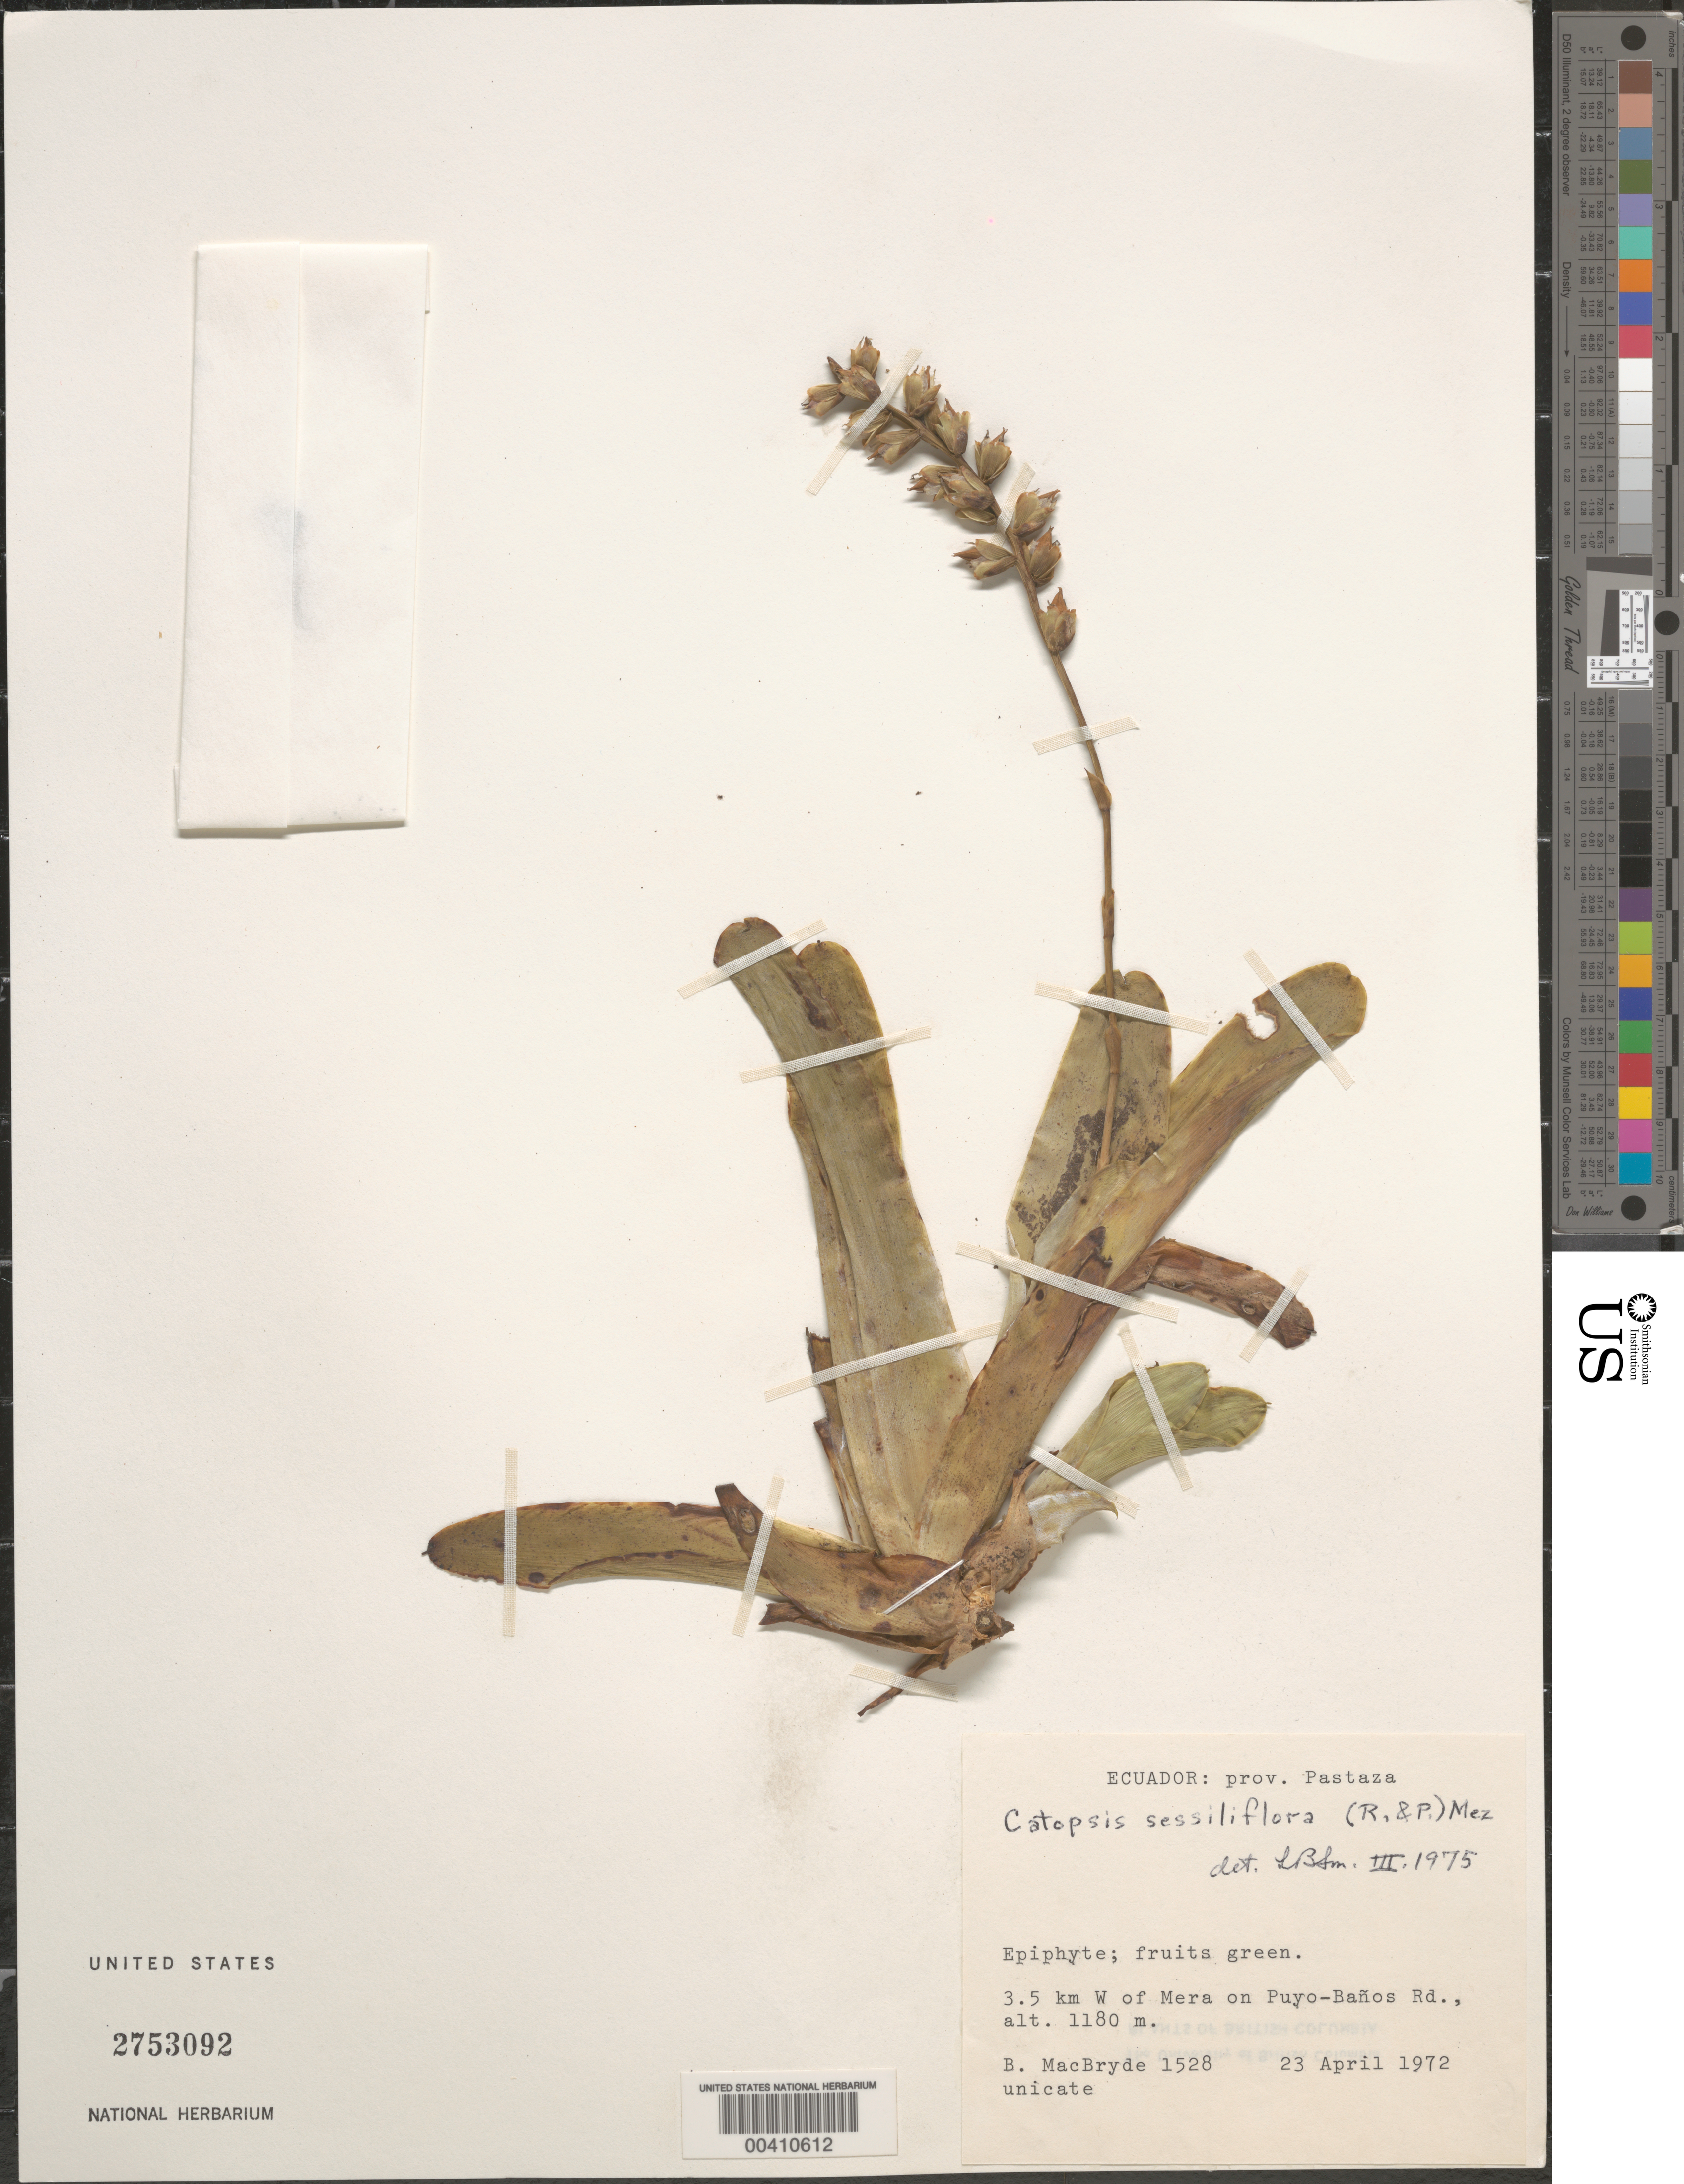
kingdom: Plantae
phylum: Tracheophyta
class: Liliopsida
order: Poales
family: Bromeliaceae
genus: Catopsis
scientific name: Catopsis sessiliflora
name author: (Ruiz & Pav.) Mez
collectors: B. MacBryde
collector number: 1528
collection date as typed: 23 Apr 1972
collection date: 1972-04-23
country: Ecuador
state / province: Pastaza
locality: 3.5 km W ofmera on Puyo-banos road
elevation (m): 1180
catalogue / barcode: US 2753092